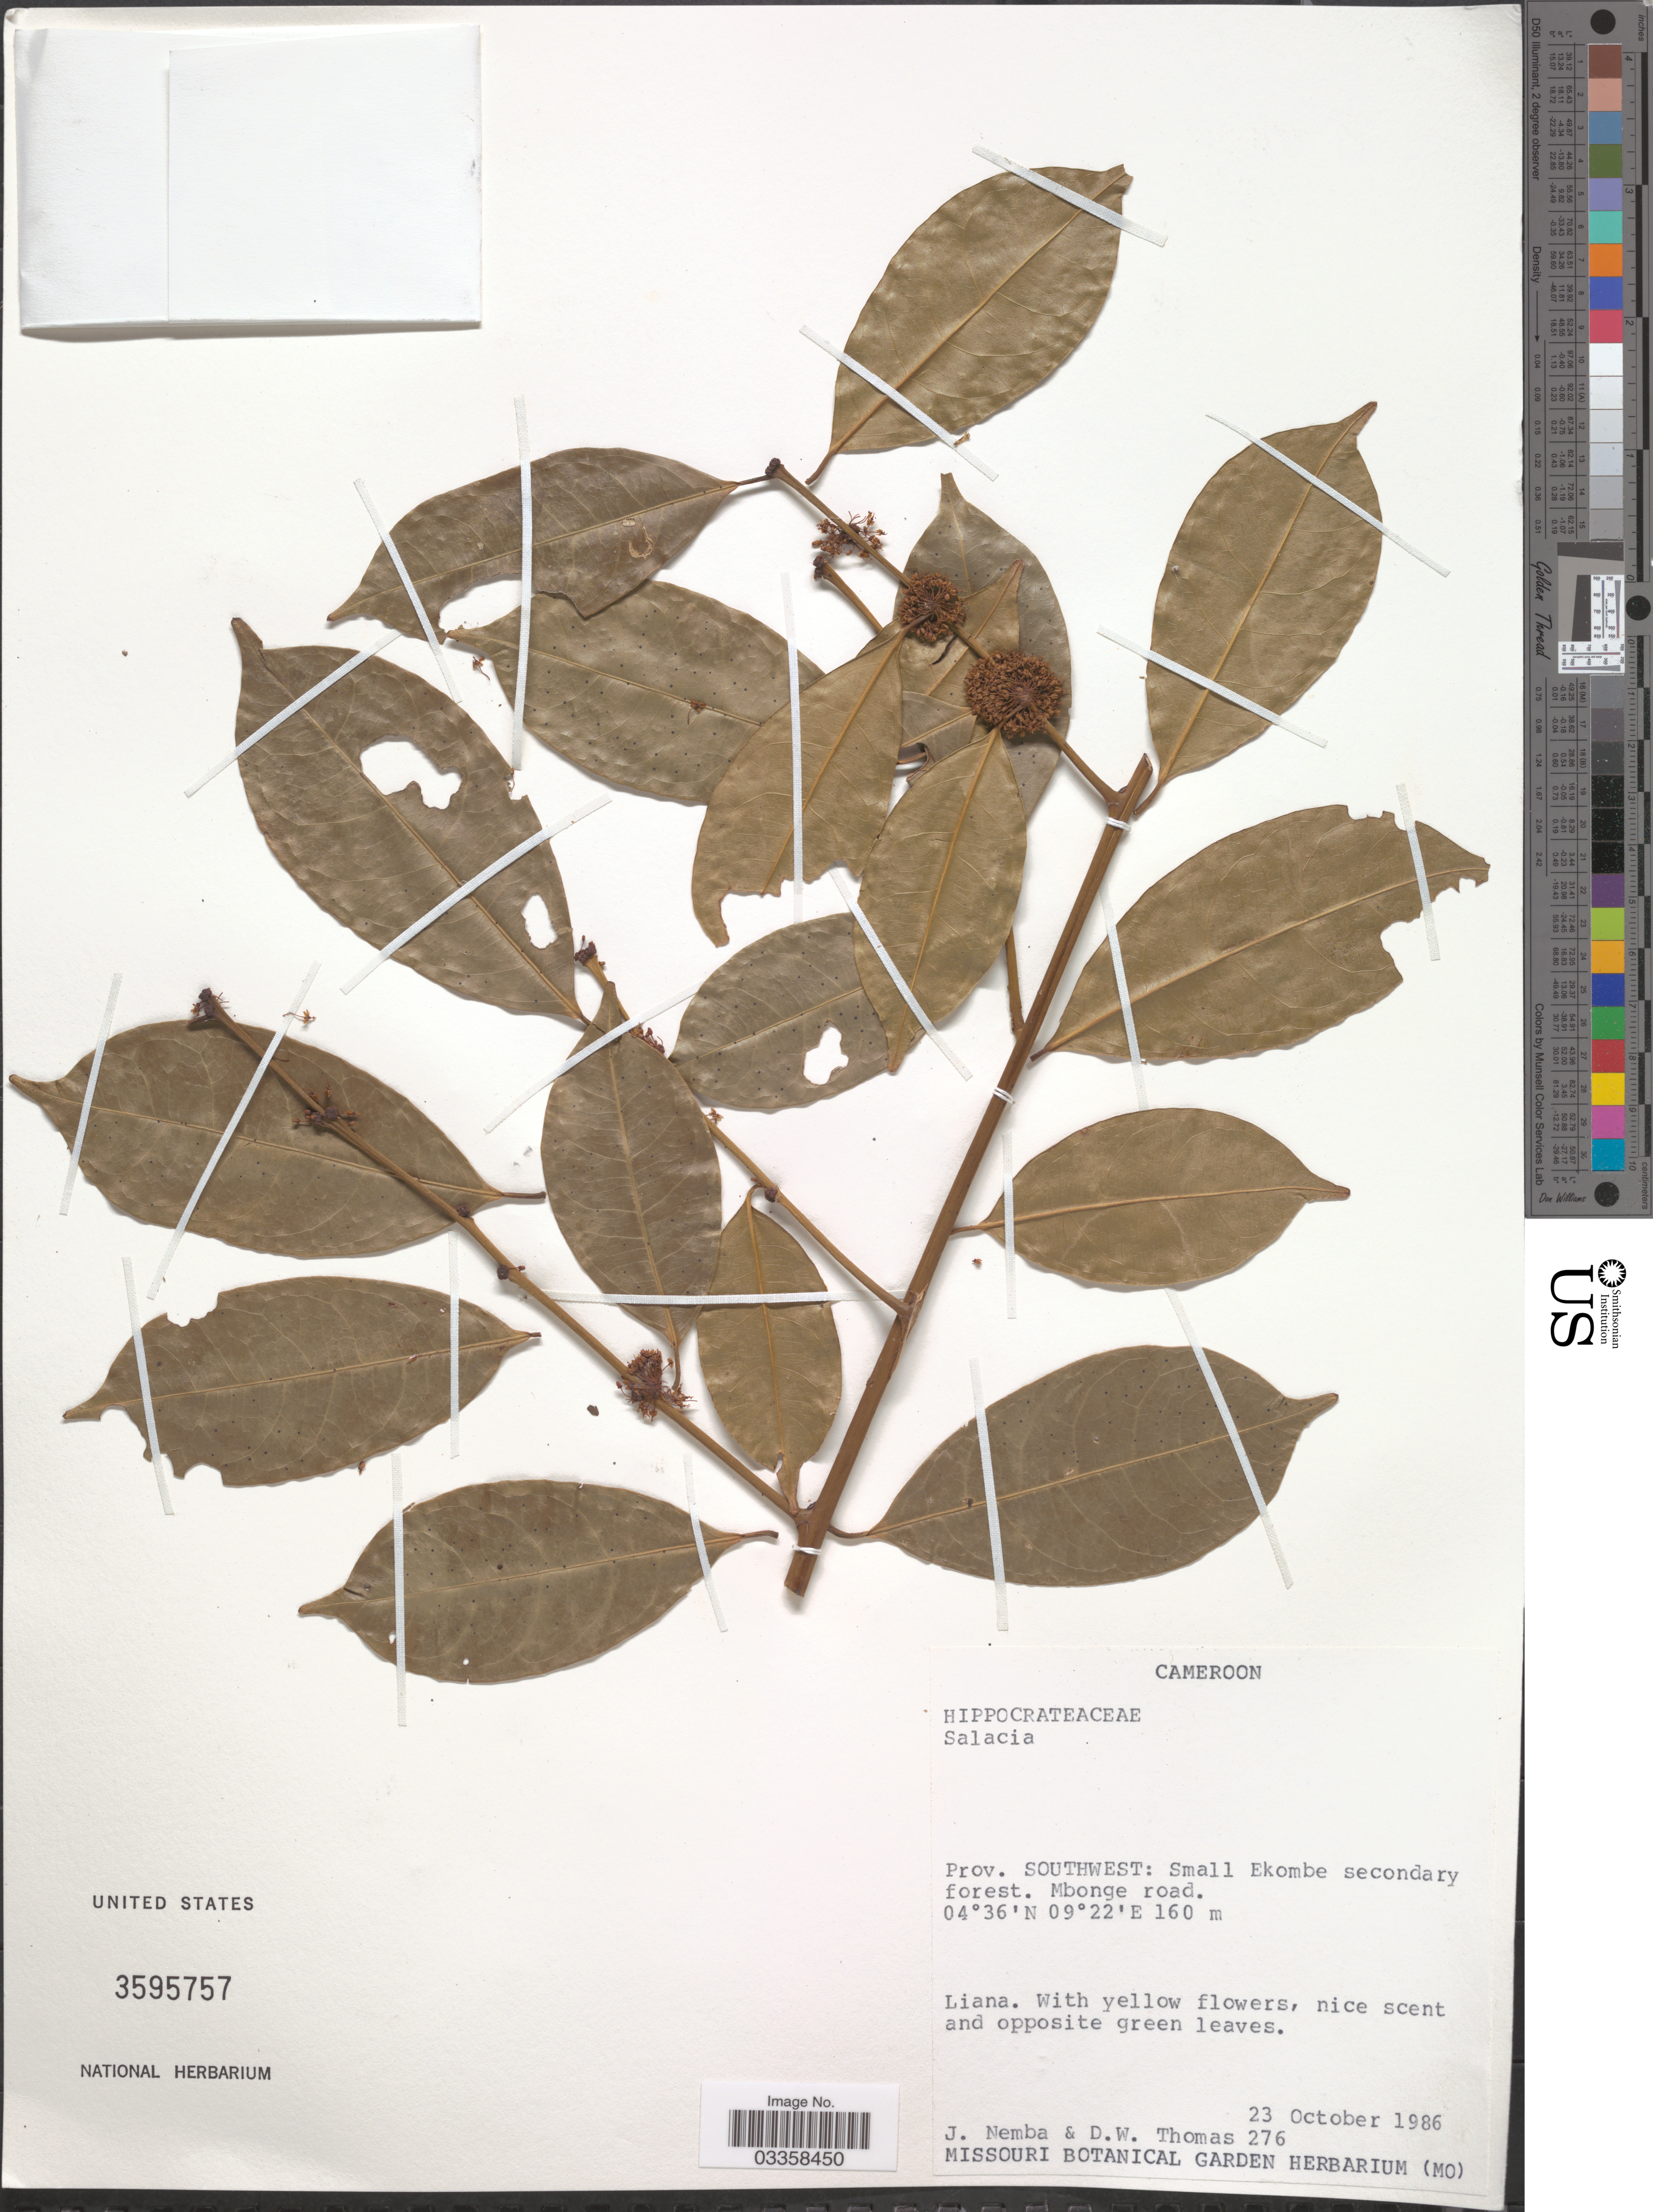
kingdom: Plantae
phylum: Tracheophyta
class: Magnoliopsida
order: Celastrales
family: Celastraceae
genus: Salacia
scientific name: Salacia sp.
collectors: J. Nemba & D. W. Thomas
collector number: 276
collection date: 1986-10-23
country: Cameroon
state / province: Sud-Ouest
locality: Prov. Southwest: Small Ekombe secondary forest. Mbonge road.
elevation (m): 160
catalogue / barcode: US 3595757